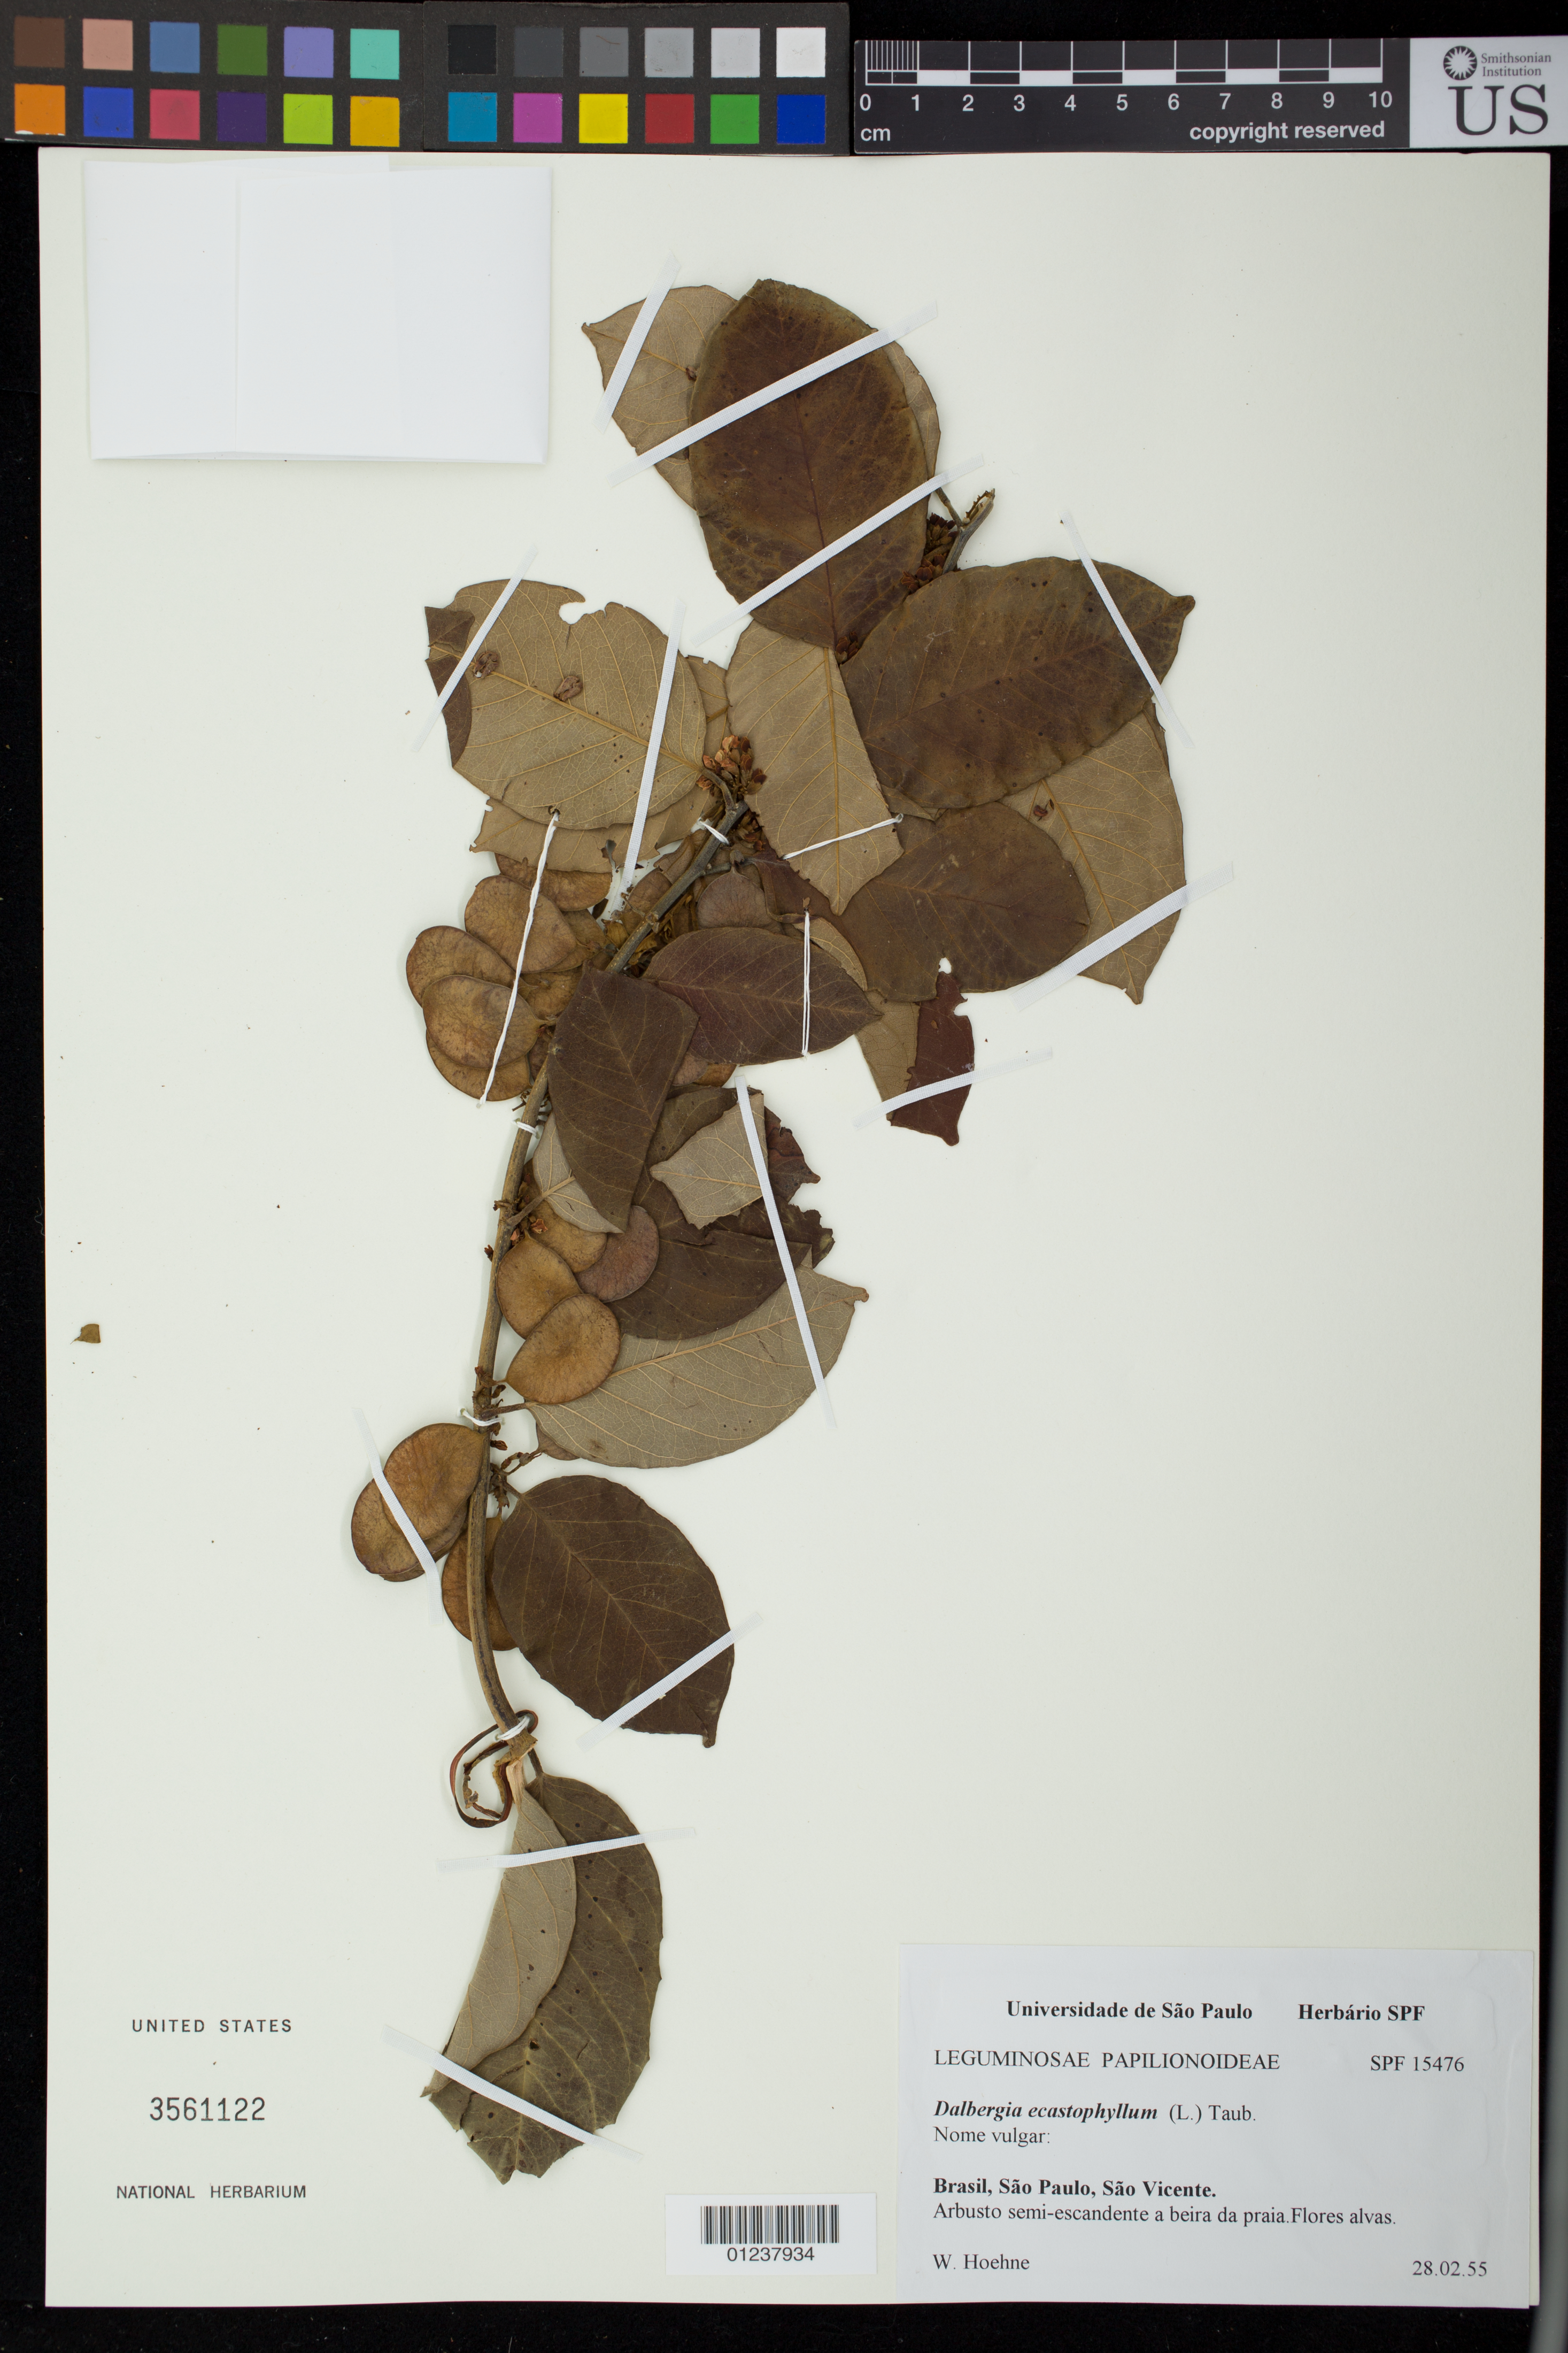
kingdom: Plantae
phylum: Tracheophyta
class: Magnoliopsida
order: Fabales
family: Fabaceae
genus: Dalbergia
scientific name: Dalbergia ecastaphyllum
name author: (L.) Taub.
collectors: W. Hoehne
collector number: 15476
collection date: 1955-02-28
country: Brazil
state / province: Sao Paulo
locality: Sao Vicente.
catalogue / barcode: US 3561122